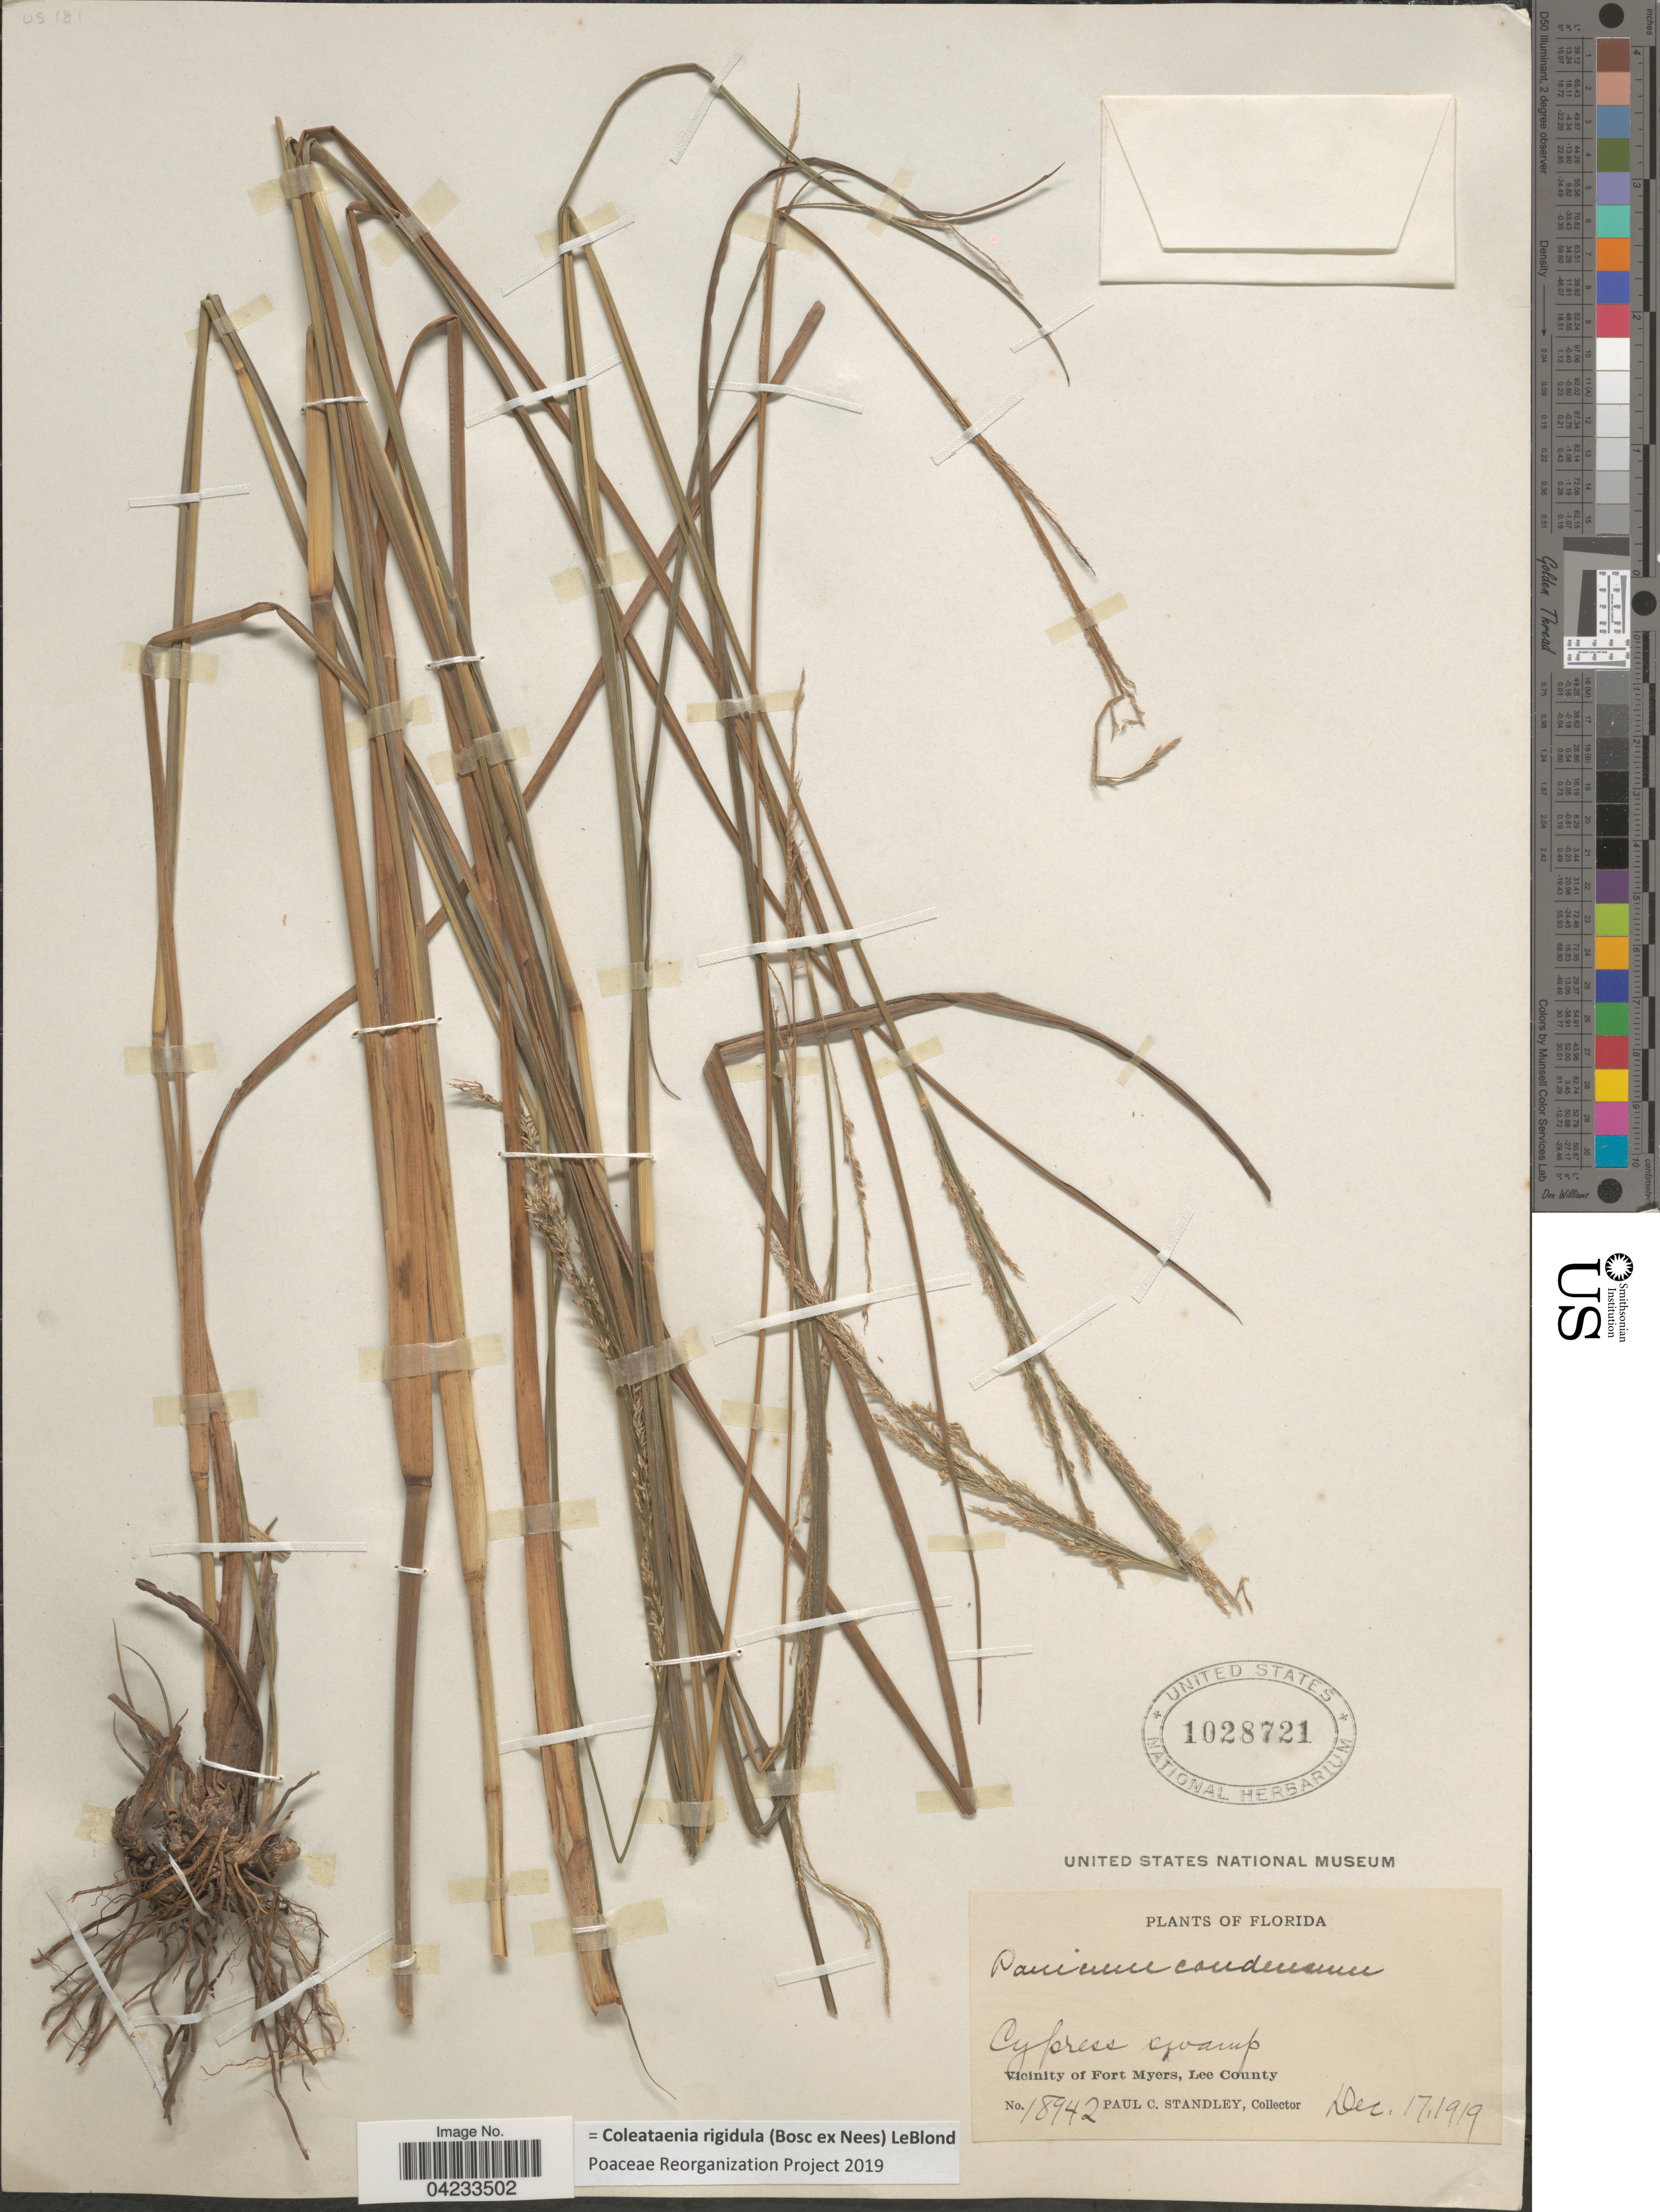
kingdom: Plantae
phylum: Tracheophyta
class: Liliopsida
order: Poales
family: Poaceae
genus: Coleataenia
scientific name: Coleataenia rigidula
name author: (Bosc ex Nees) LeBlond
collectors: P. C. Standley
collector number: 18942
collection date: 1919-12-17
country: United States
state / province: Florida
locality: Cypress swamp. Vicinity of Fort Myers, Lee County.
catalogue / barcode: US 1028721